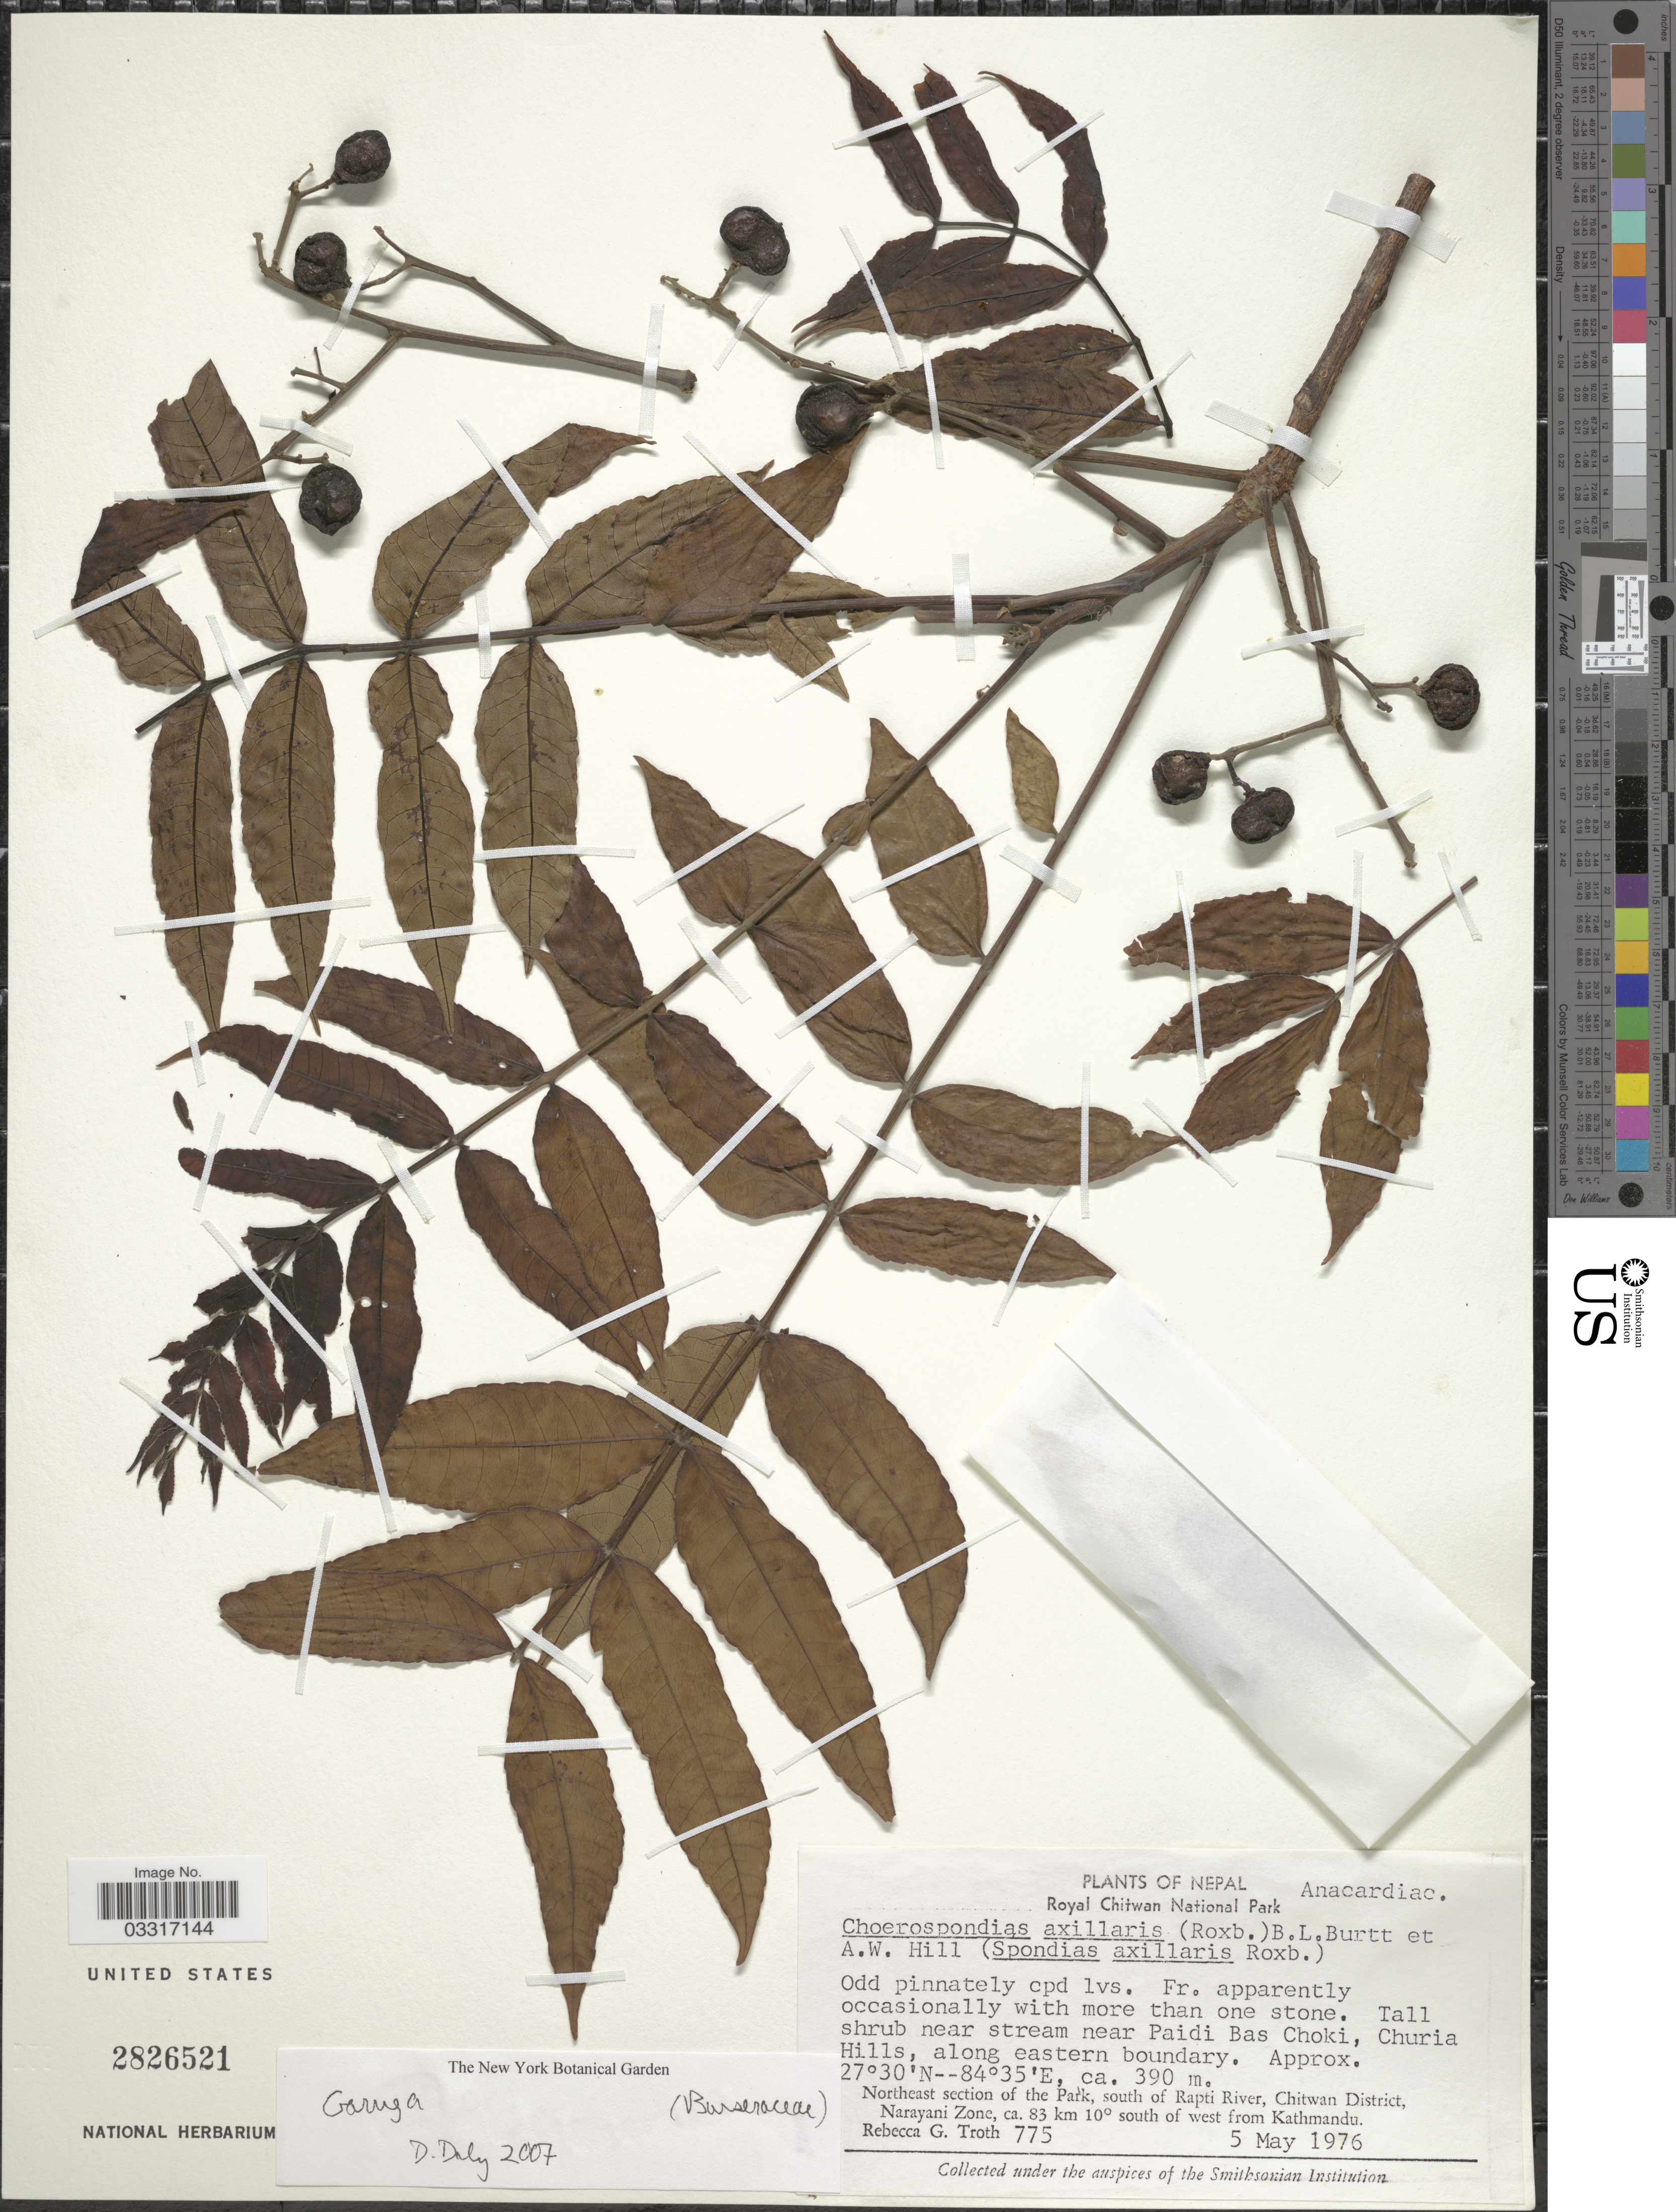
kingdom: Plantae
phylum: Tracheophyta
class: Magnoliopsida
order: Sapindales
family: Burseraceae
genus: Garuga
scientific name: Garuga sp.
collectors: R. Troth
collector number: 775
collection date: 1976-05-05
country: Nepal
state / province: Narayani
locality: Royal Chitwan National Park. Tall shrubs near stream near Paidi Bas Choki, Churia Hills, along eastern boundary. Northeast section of the Park, south of Rapti River, Chitwan District, Narayani Zone, ca. 83 km 10° south of west from Kathmandu.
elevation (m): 390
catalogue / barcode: US 2826521